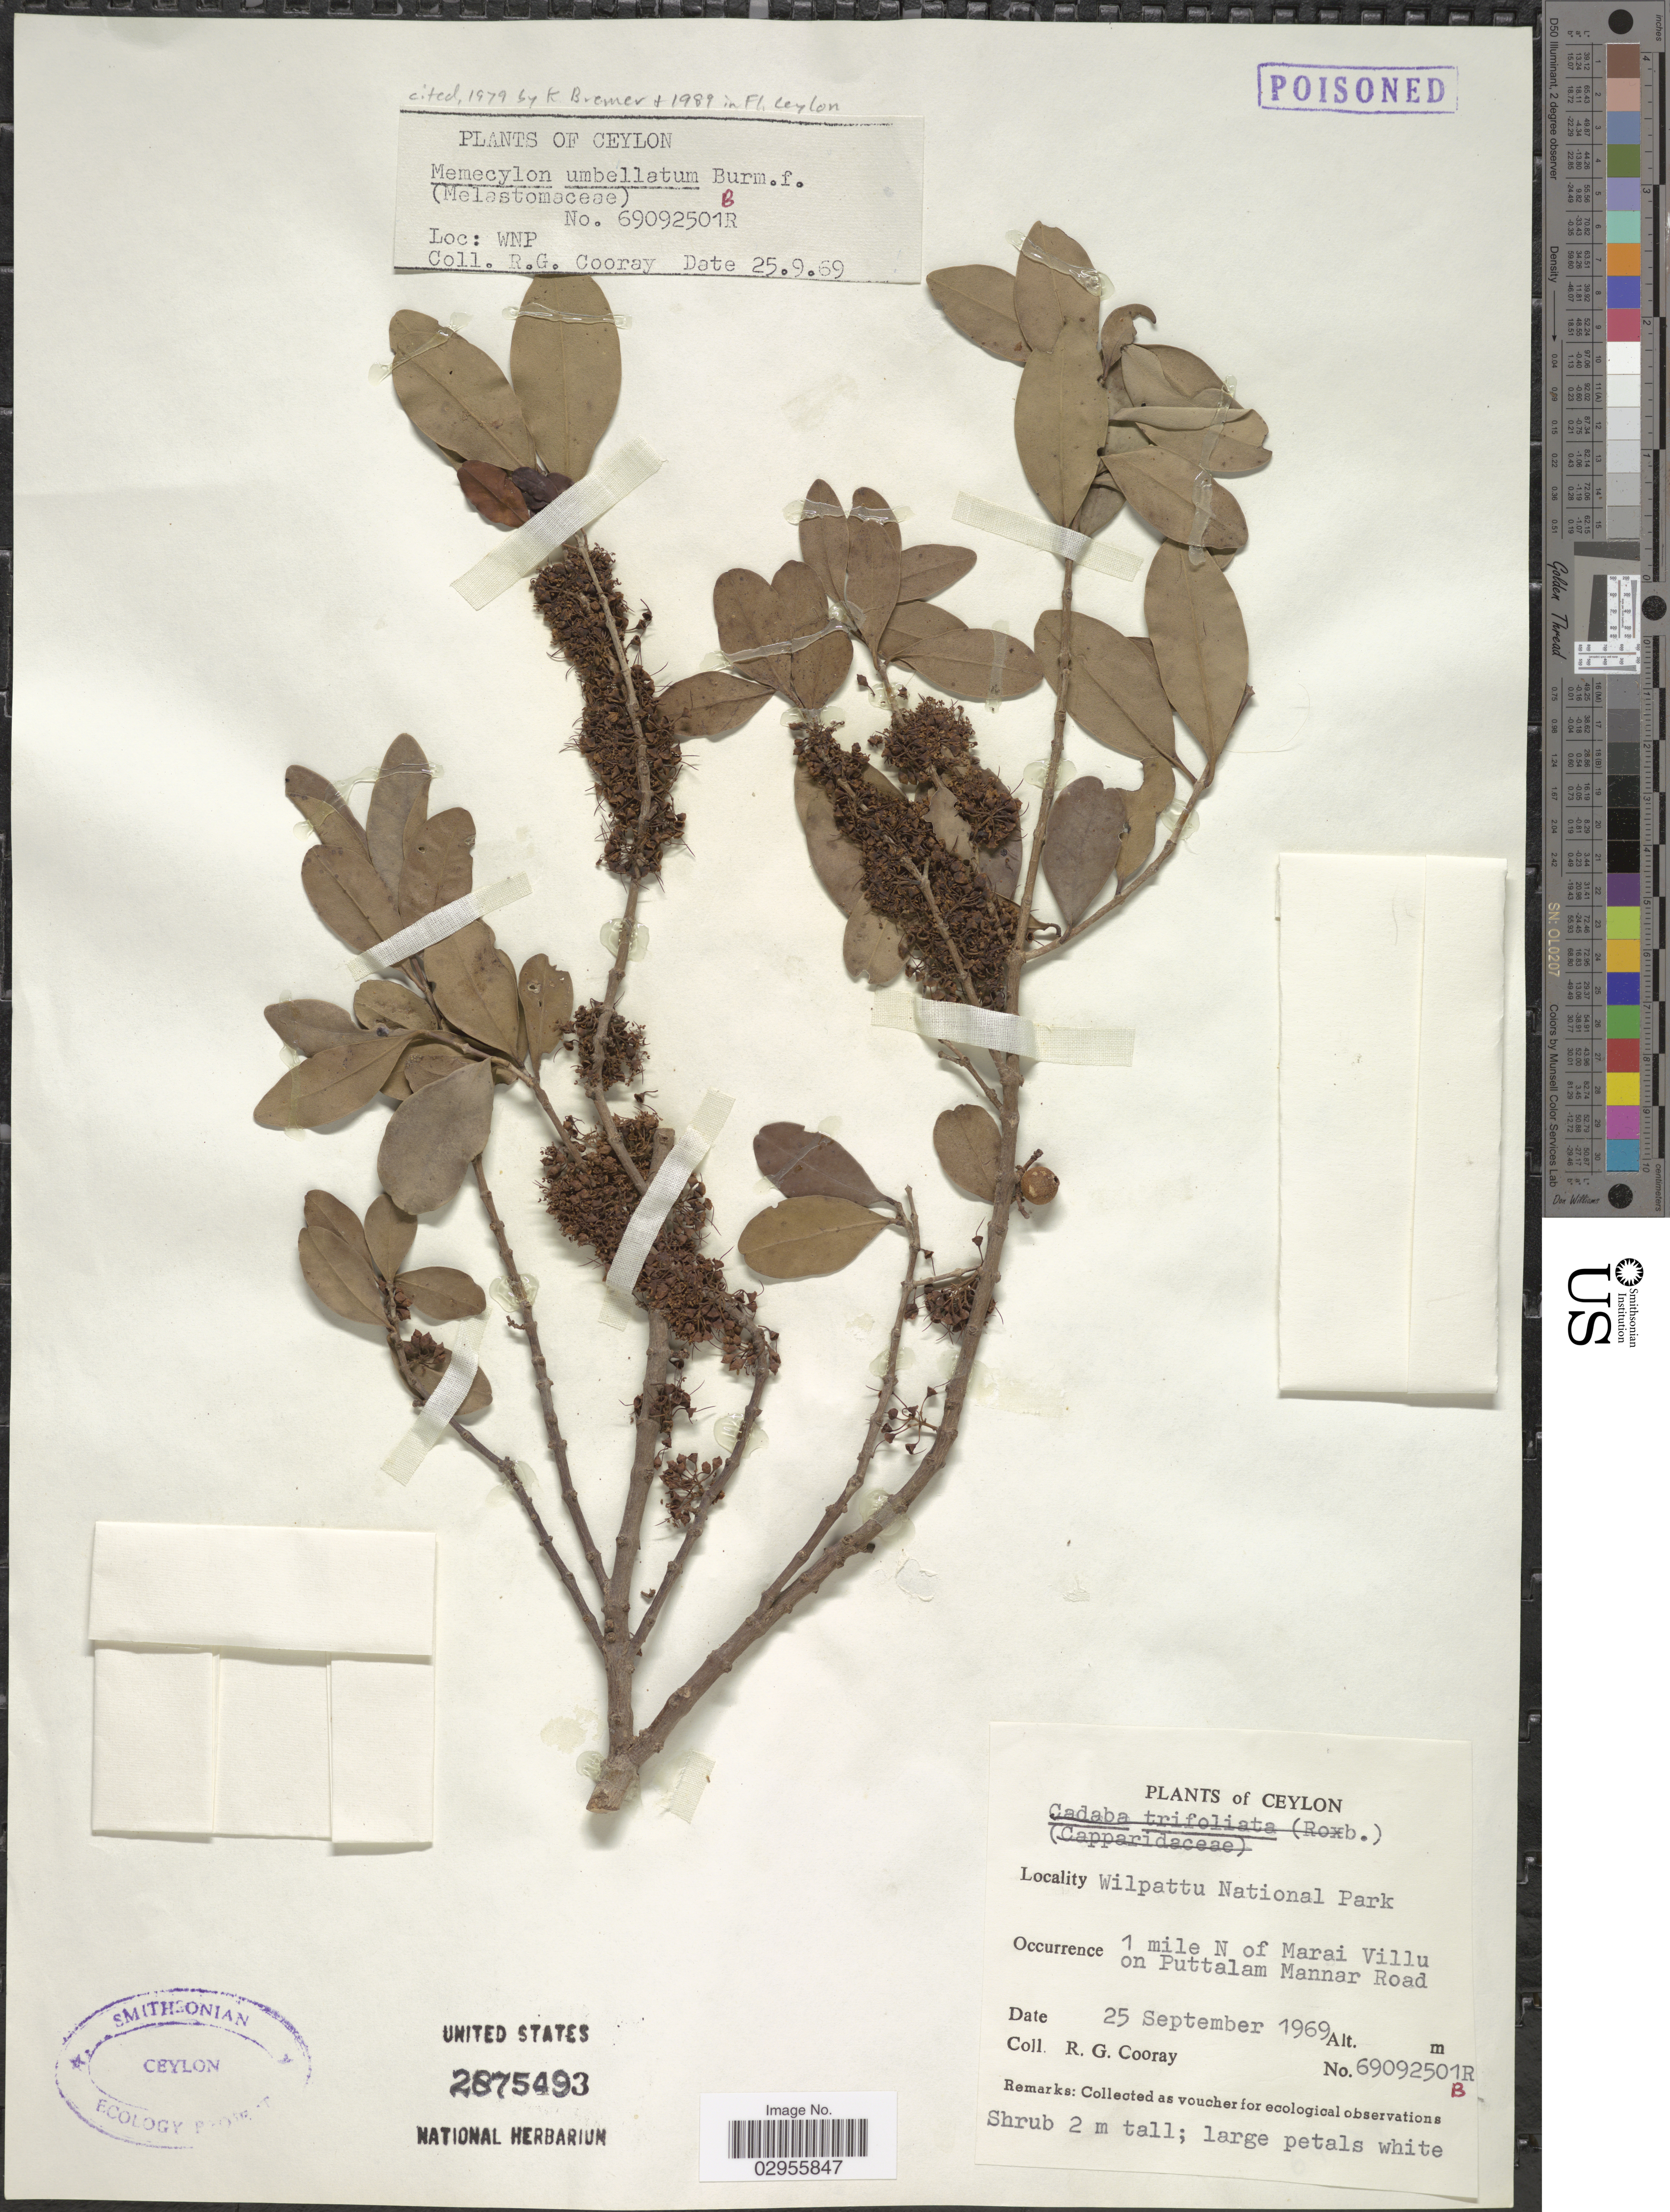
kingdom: Plantae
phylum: Tracheophyta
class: Magnoliopsida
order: Myrtales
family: Melastomataceae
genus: Memecylon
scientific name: Memecylon umbellatum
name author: Burm. f.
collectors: R. Cooray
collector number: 69092501R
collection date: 1969-09-25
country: Sri Lanka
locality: Ceylon. Wilpattu National Park. 1 mile N of Marai Villu on Puttalam Mannar Road.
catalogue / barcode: US 2875493